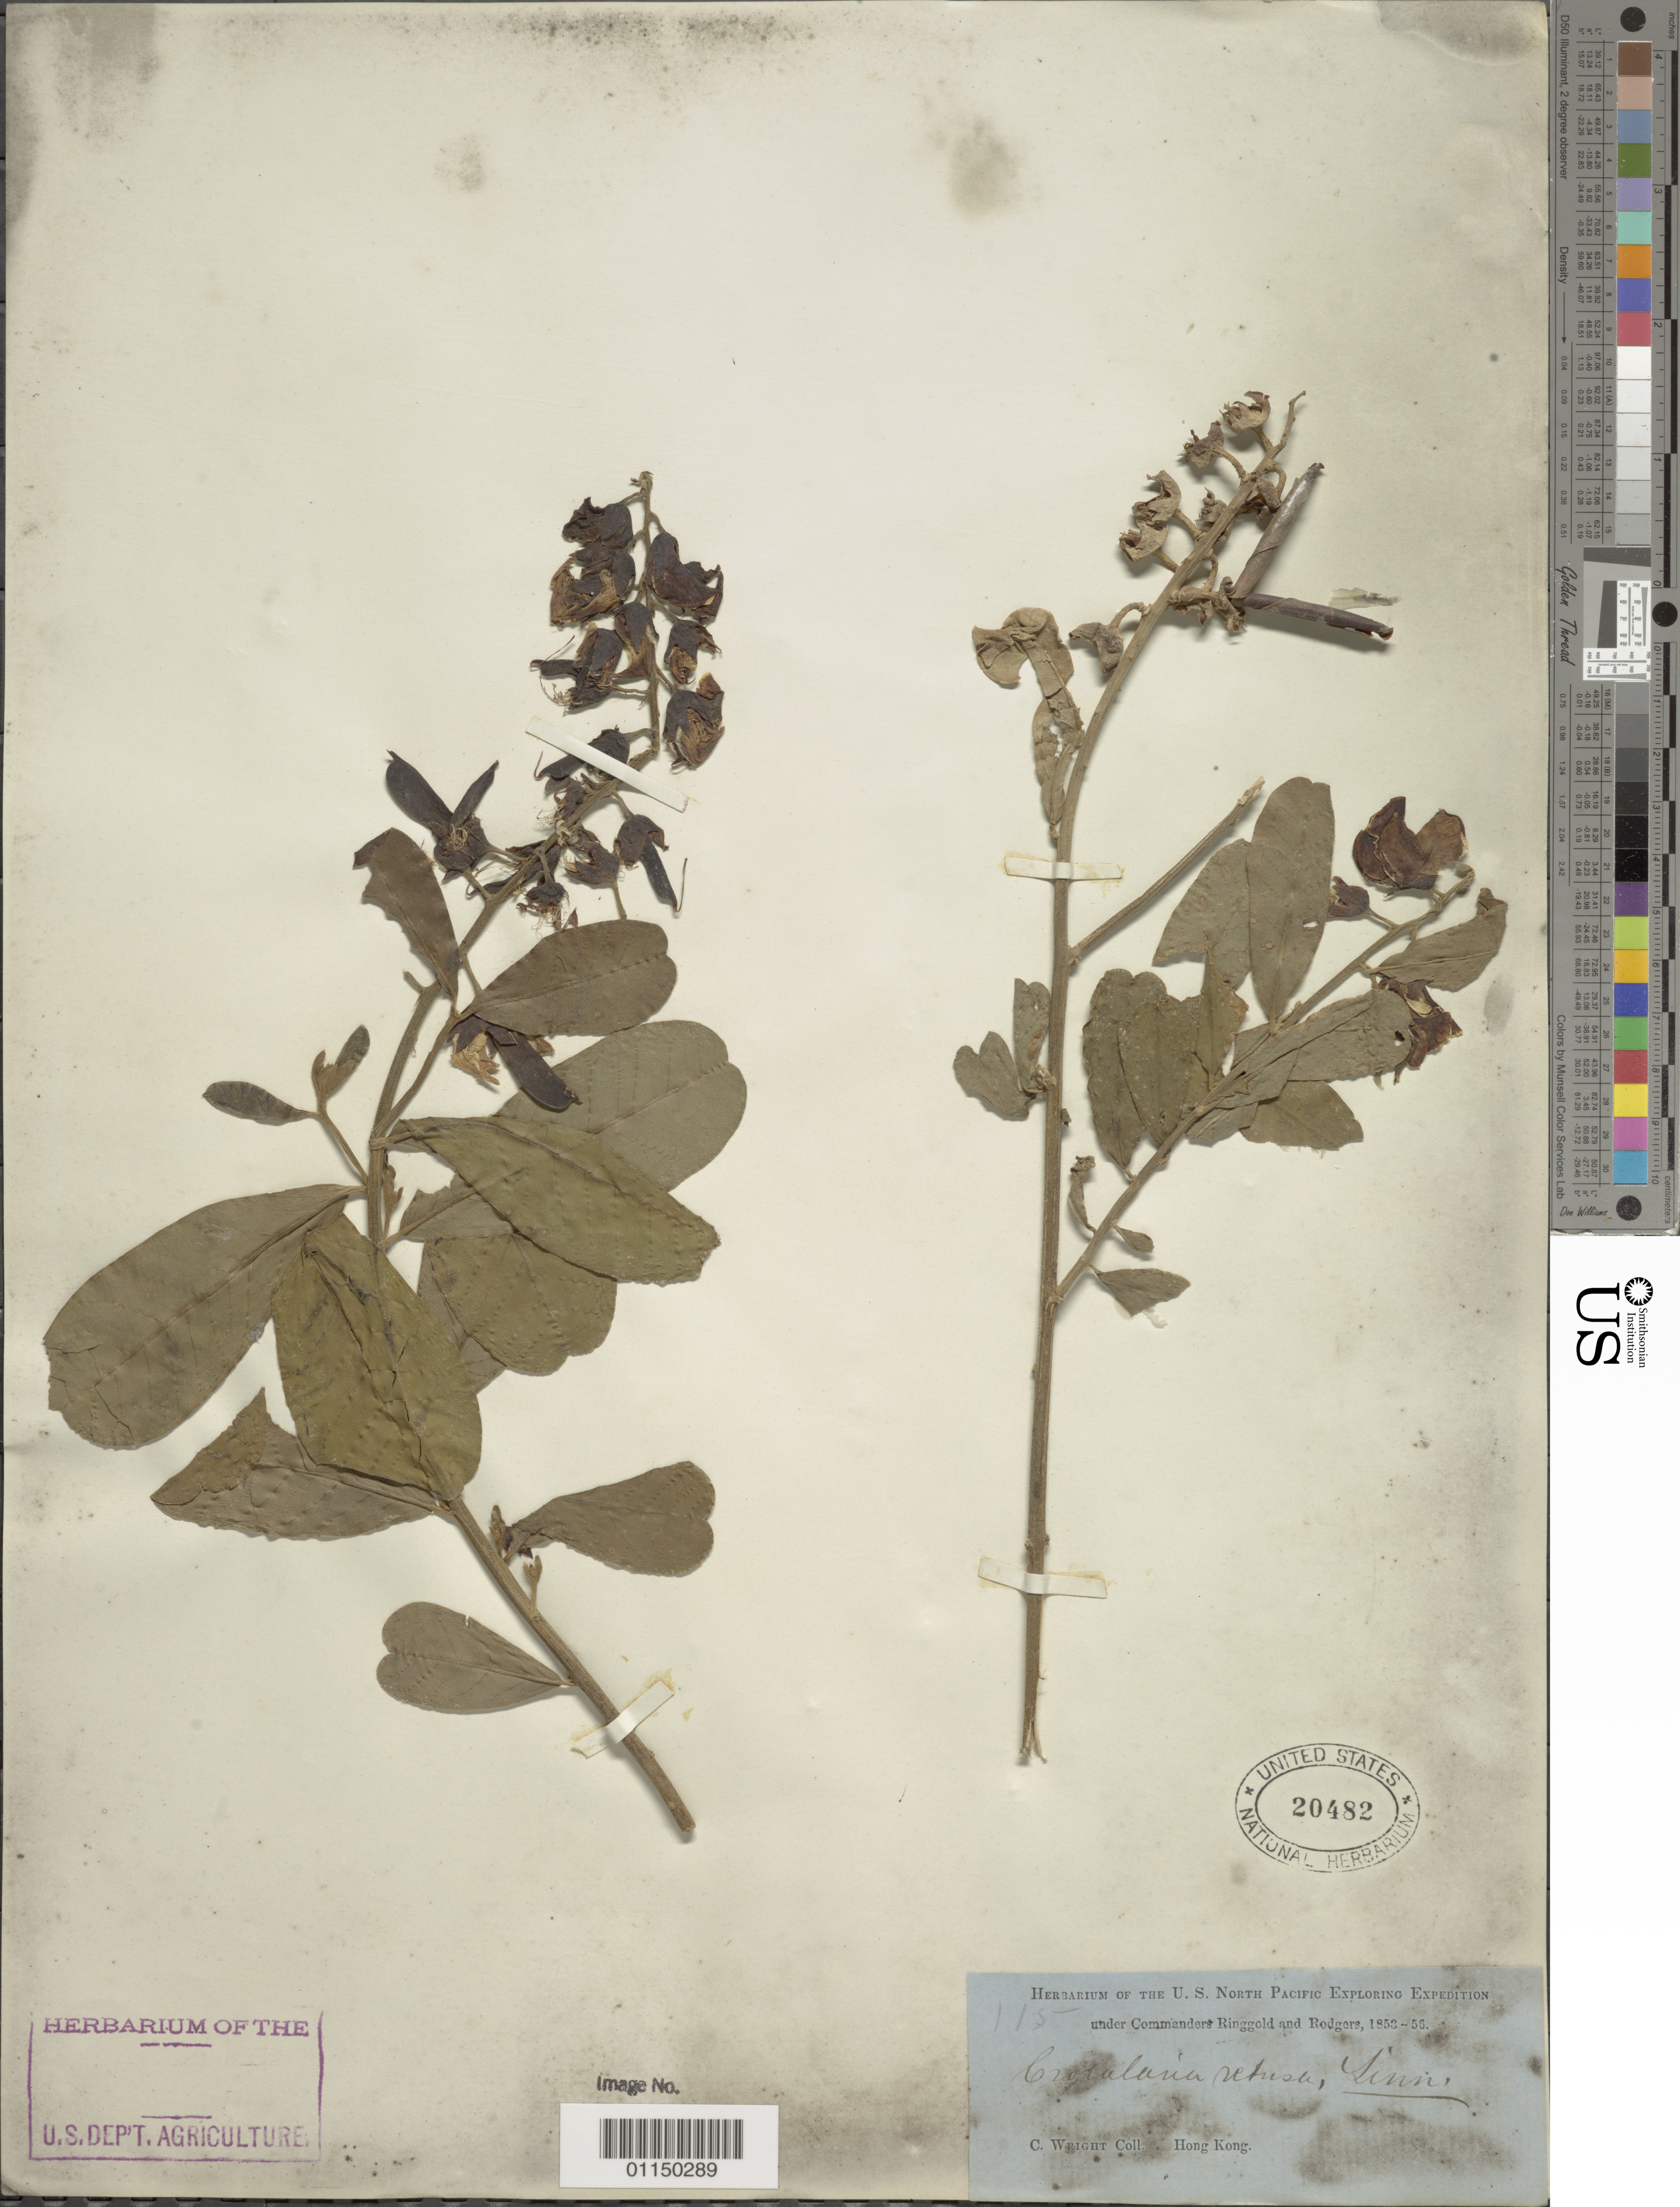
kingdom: Plantae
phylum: Tracheophyta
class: Magnoliopsida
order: Fabales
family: Fabaceae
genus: Crotalaria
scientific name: Crotalaria retusa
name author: L.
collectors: C. Wright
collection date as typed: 1853 to -- -- 1856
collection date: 1853/1856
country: China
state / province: Hong Kong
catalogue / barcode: US 20482